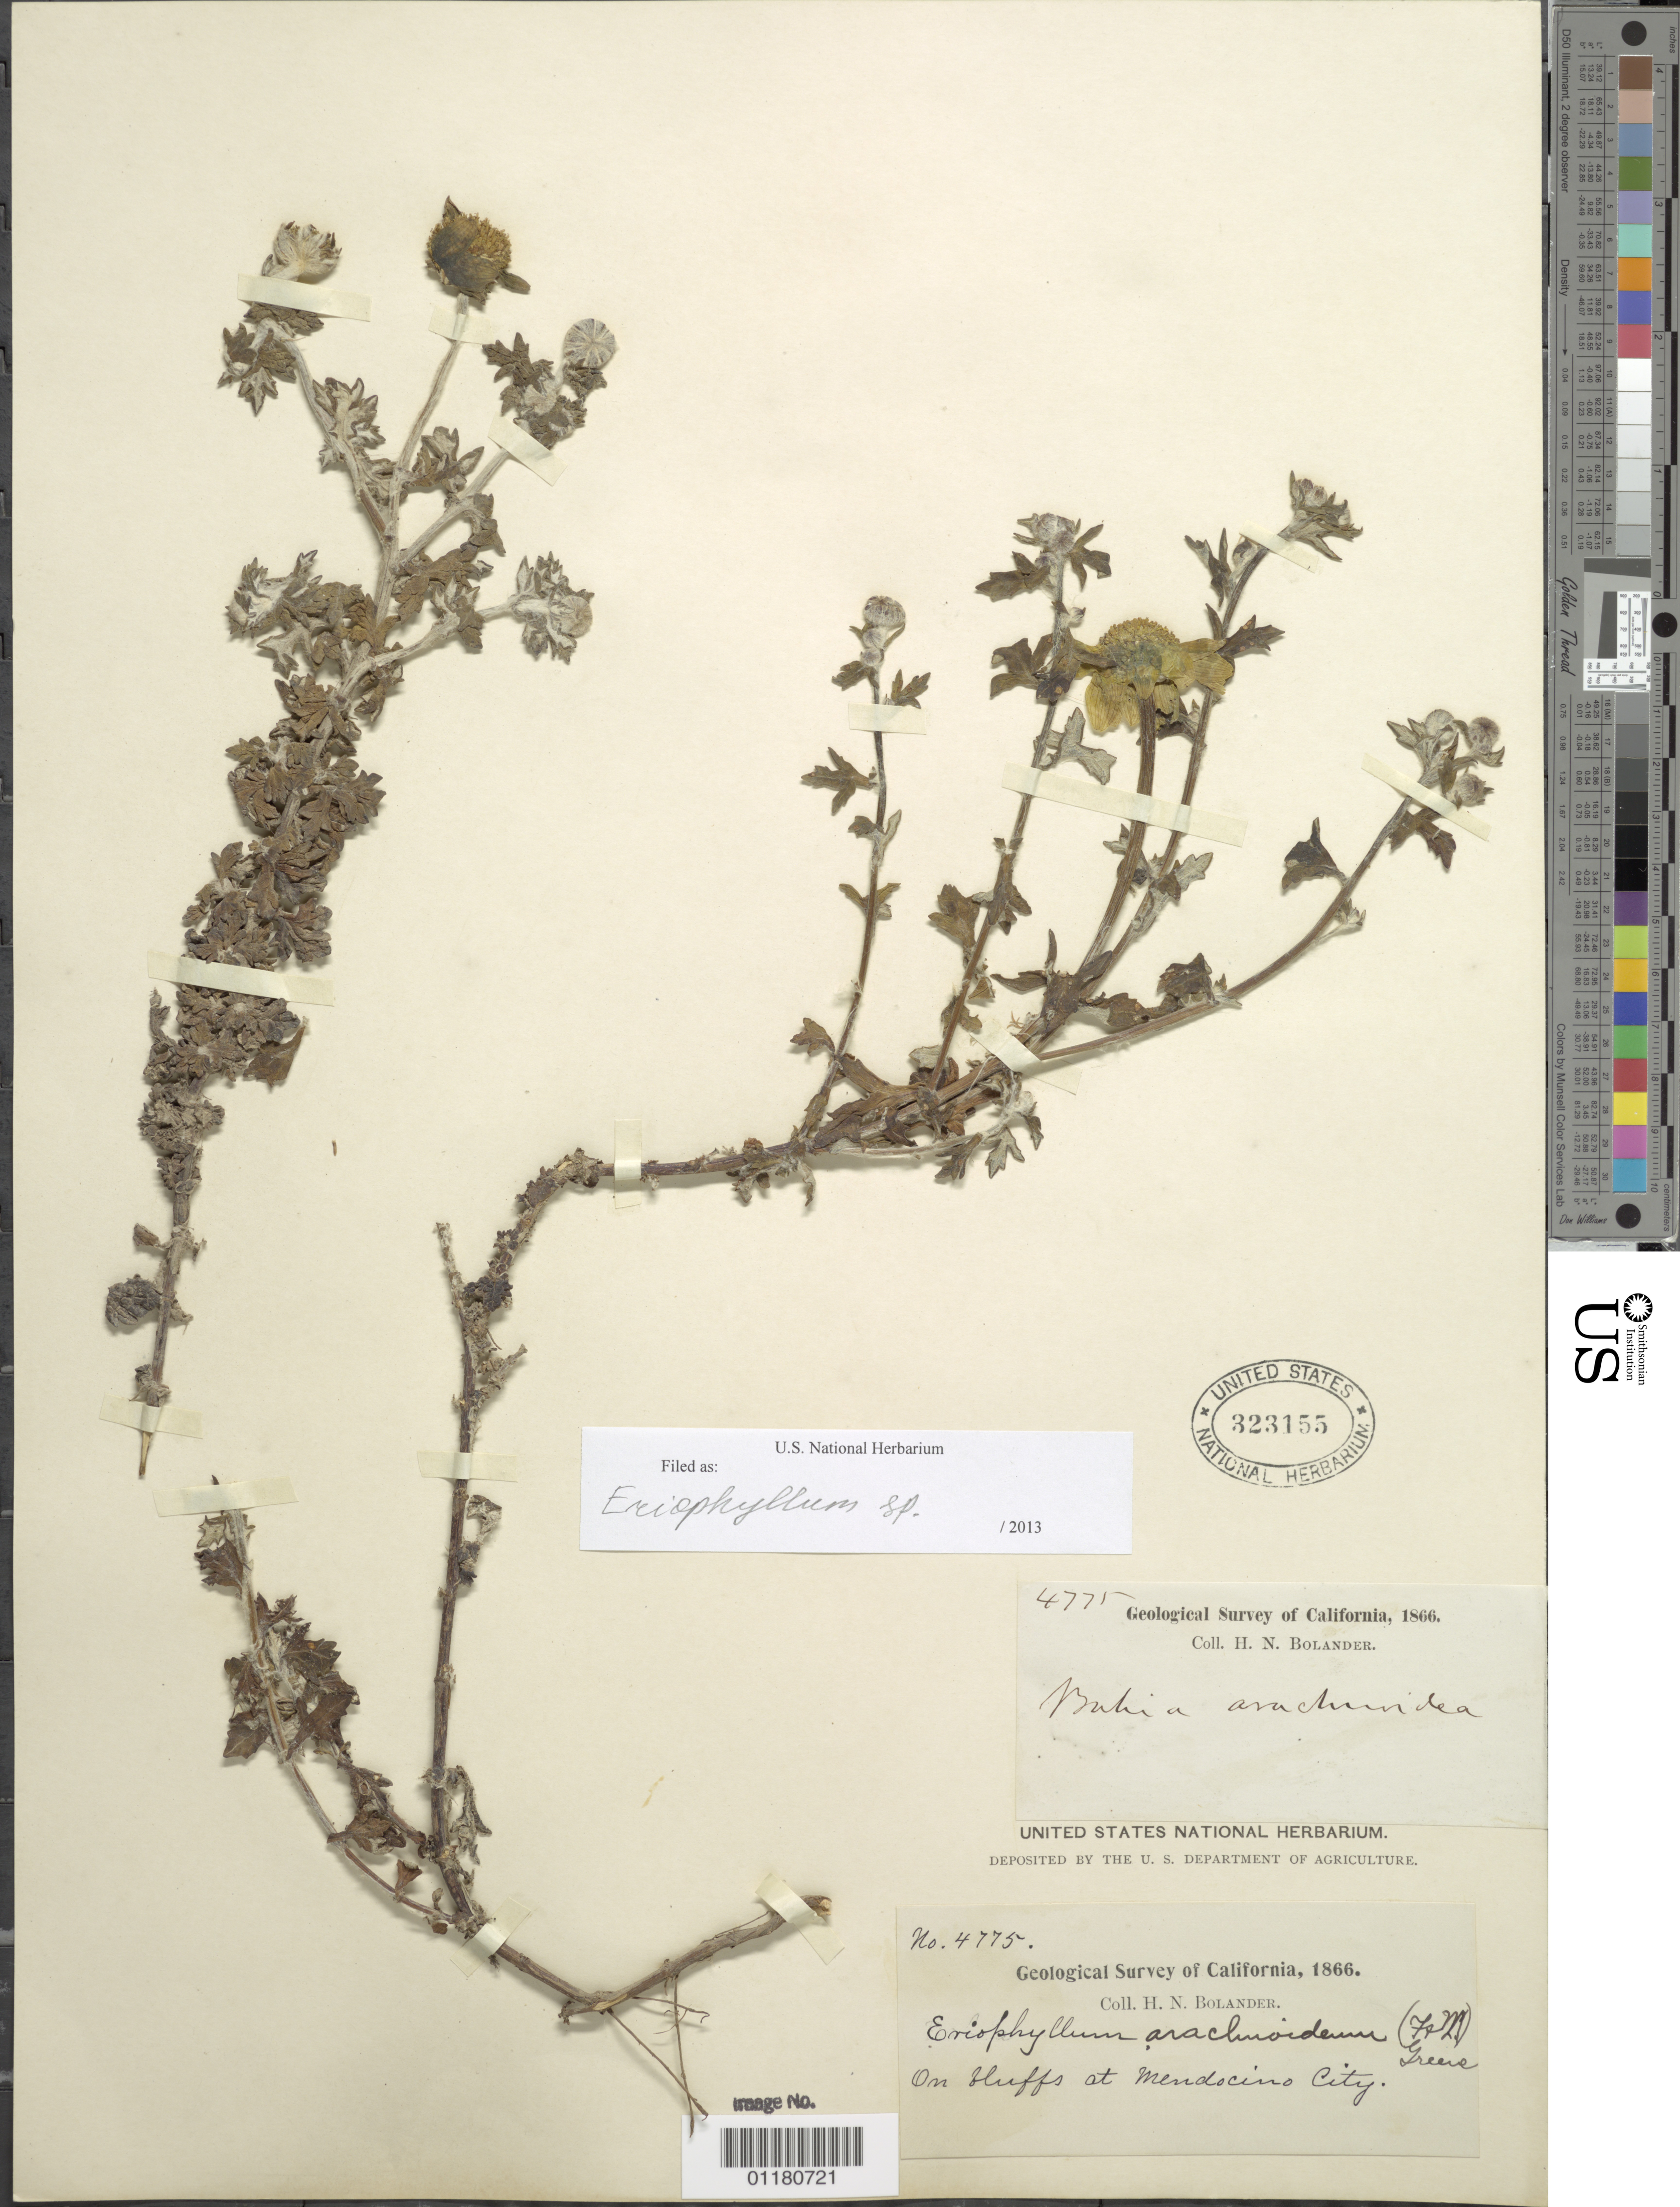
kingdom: Plantae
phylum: Tracheophyta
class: Magnoliopsida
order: Asterales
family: Asteraceae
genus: Eriophyllum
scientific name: Eriophyllum sp.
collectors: H. Bolander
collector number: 4775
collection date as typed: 1866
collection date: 1866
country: United States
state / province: California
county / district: Mendocino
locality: on bluffs at Mendocino City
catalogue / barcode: US 323155